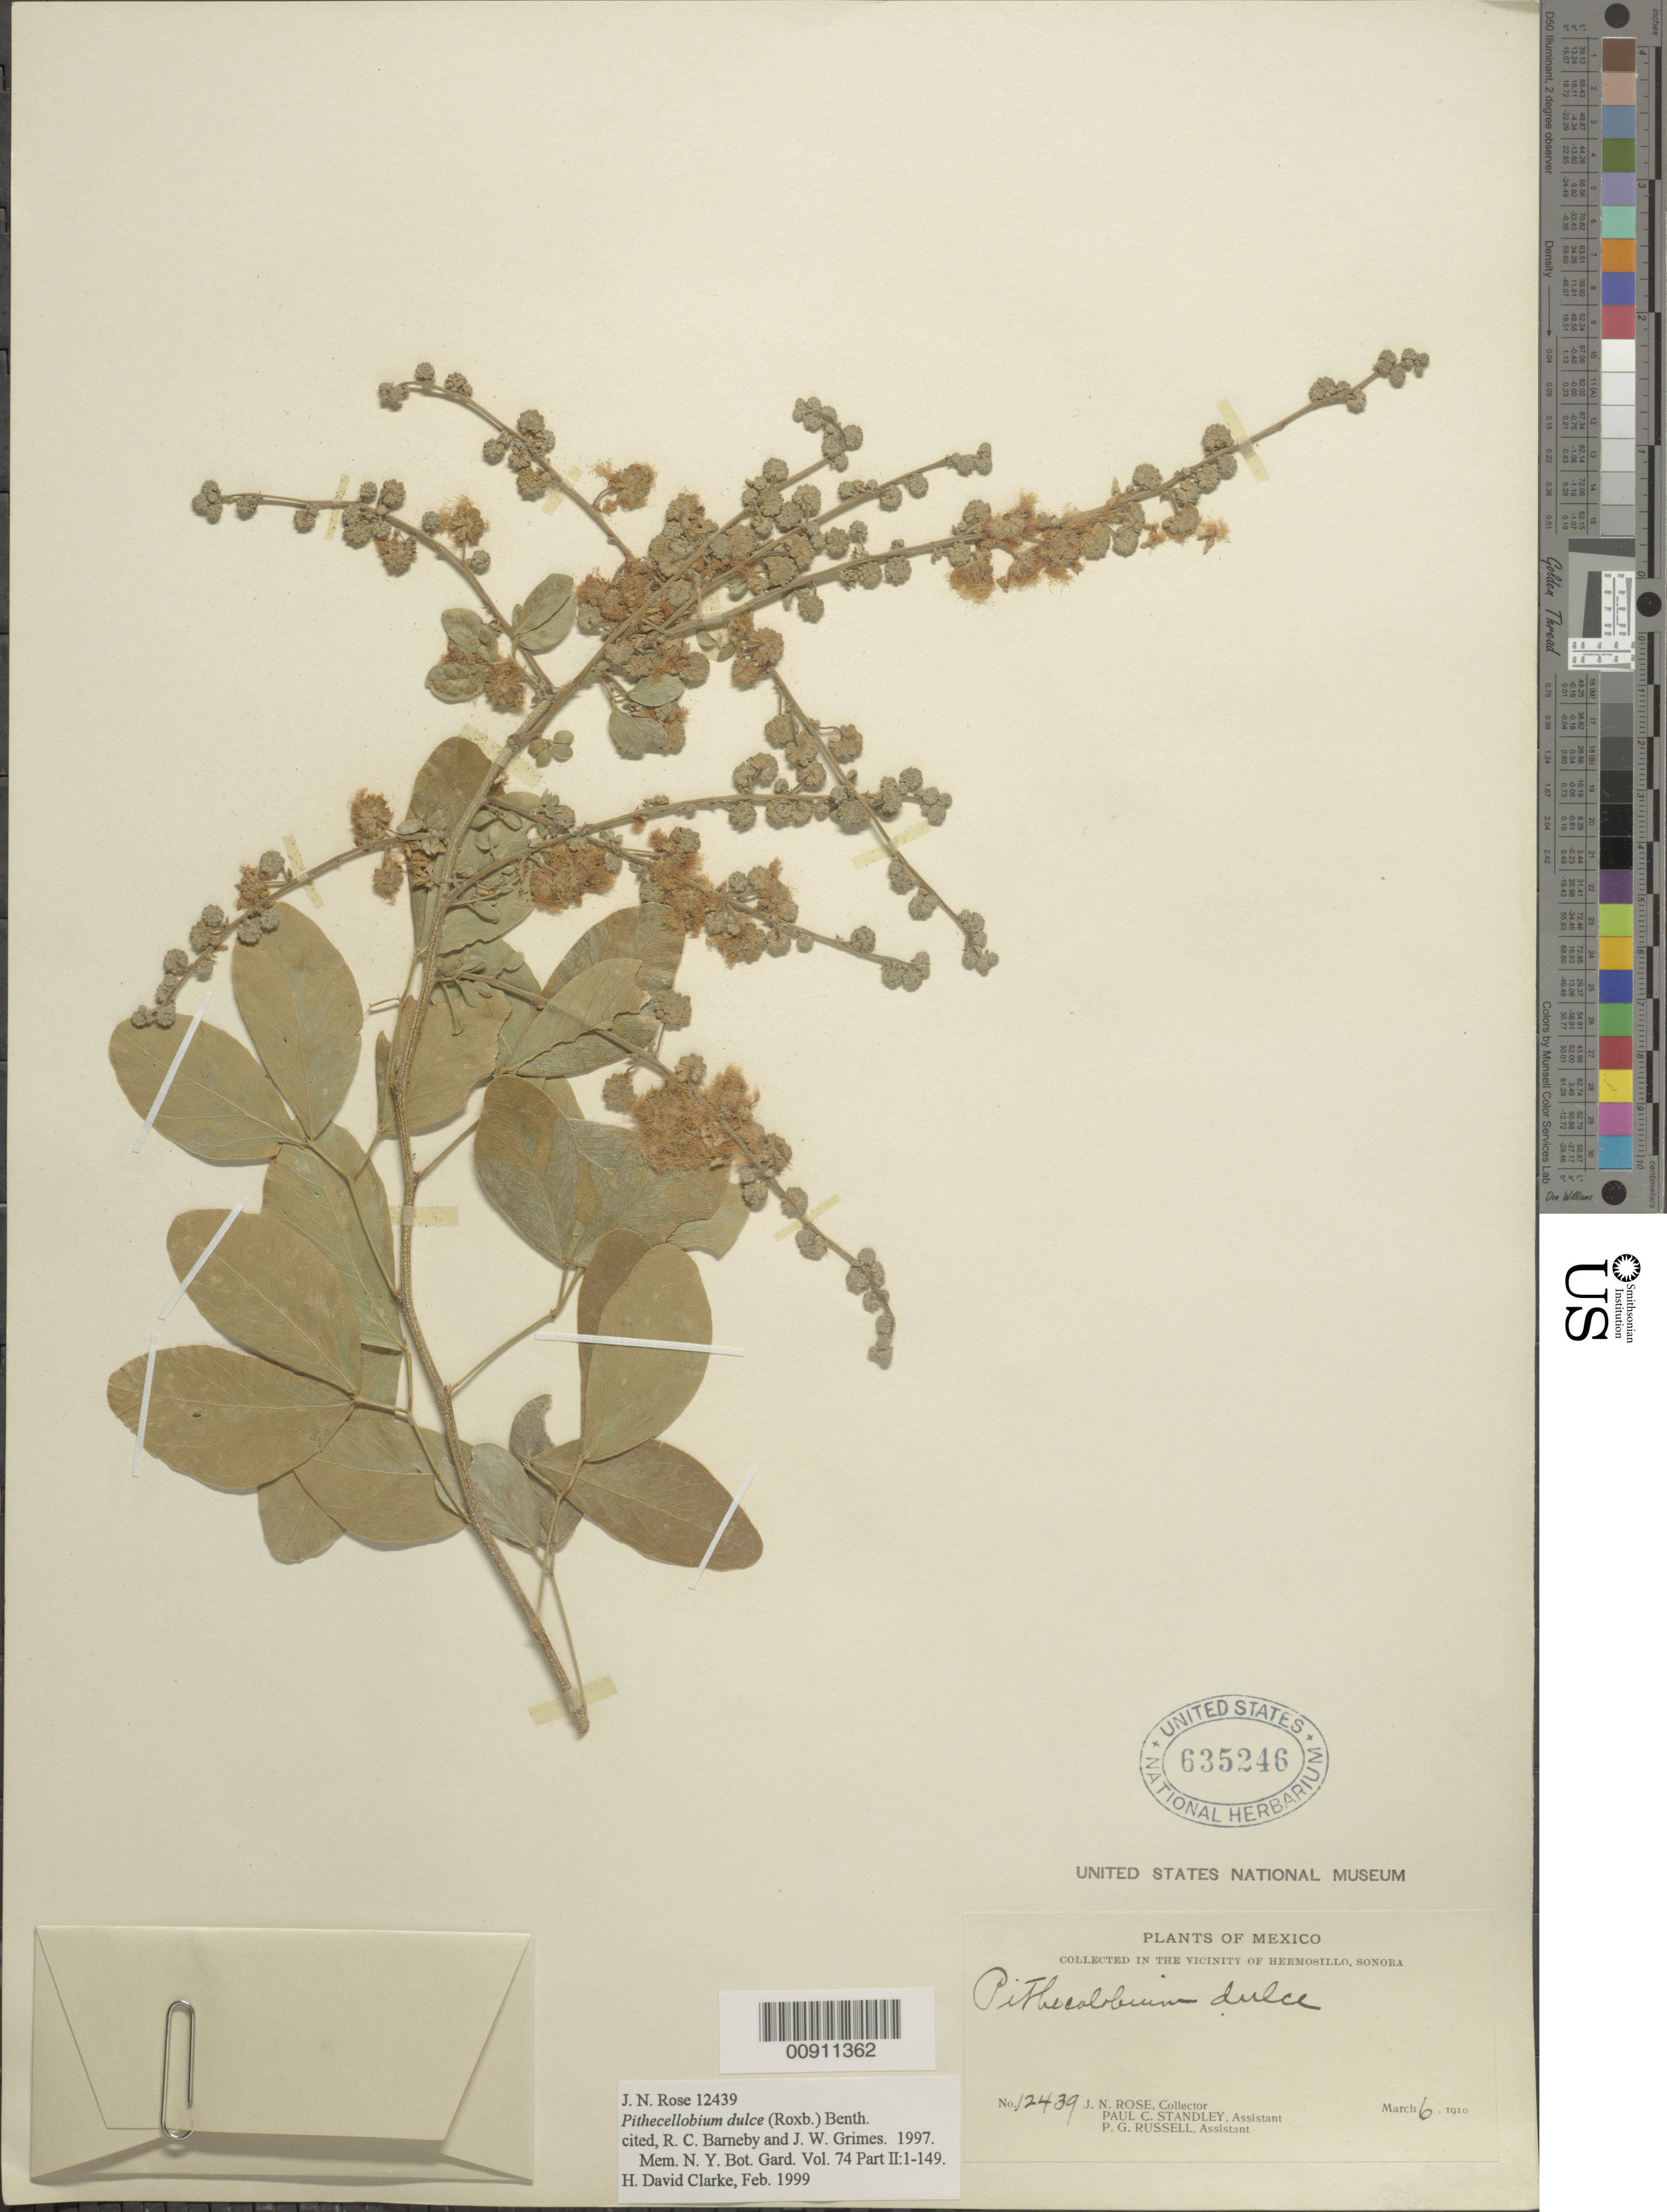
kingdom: Plantae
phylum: Tracheophyta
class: Magnoliopsida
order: Fabales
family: Fabaceae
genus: Pithecellobium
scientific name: Pithecellobium dulce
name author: (Roxb.) Benth.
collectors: J. N. Rose, P. C. Standley & P. G. Russell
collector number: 12439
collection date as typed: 06 Mar 1910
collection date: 1910-03-06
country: Mexico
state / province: Sonora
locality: In the vicinity of Hermosillo, Sonora.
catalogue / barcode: US 635246